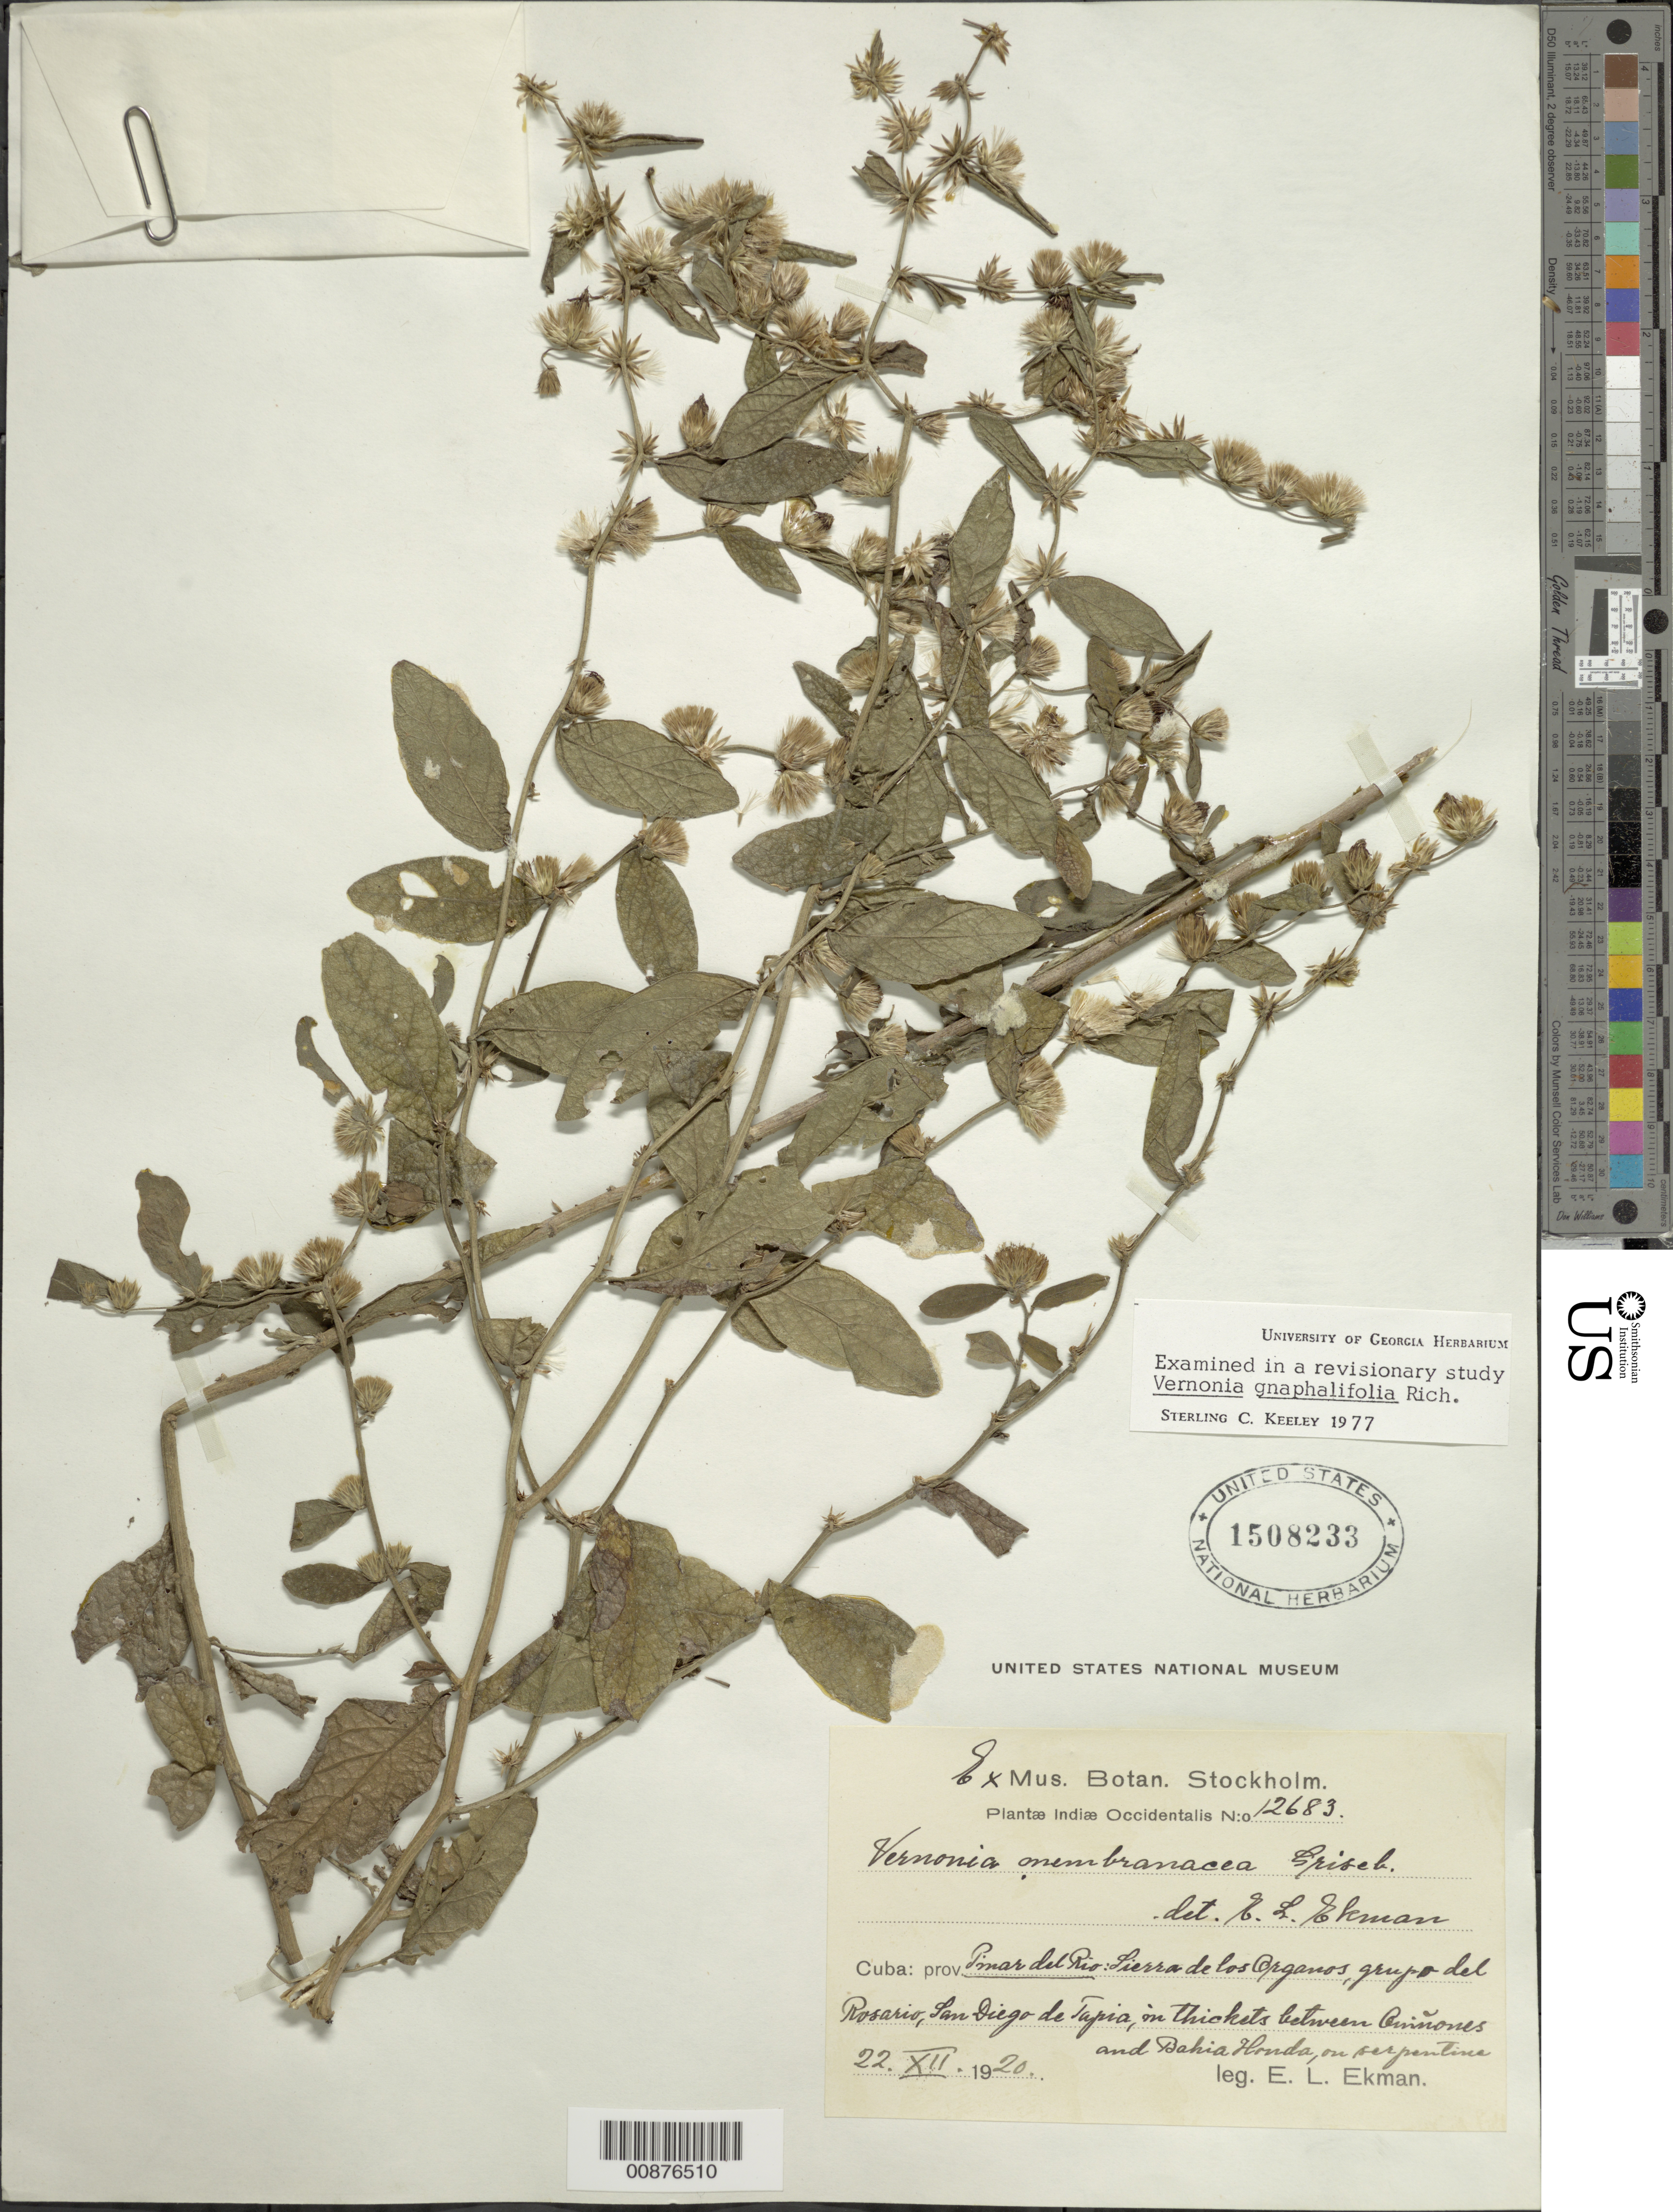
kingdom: Plantae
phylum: Tracheophyta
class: Magnoliopsida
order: Asterales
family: Asteraceae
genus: Lepidaploa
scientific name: Lepidaploa gnaphaliifolia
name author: (A. Rich.) H. Rob.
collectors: E. L. Ekman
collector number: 12683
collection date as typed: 22 Dec 1920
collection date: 1920-12-22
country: Cuba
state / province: Pinar del Río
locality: Sierra de los Organos, grupo del Rosario, San Diego de -apia (sp?). Between Oinnones (sp?) and Bahia Honda.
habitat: In thickets, on serpentine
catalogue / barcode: US 1508233